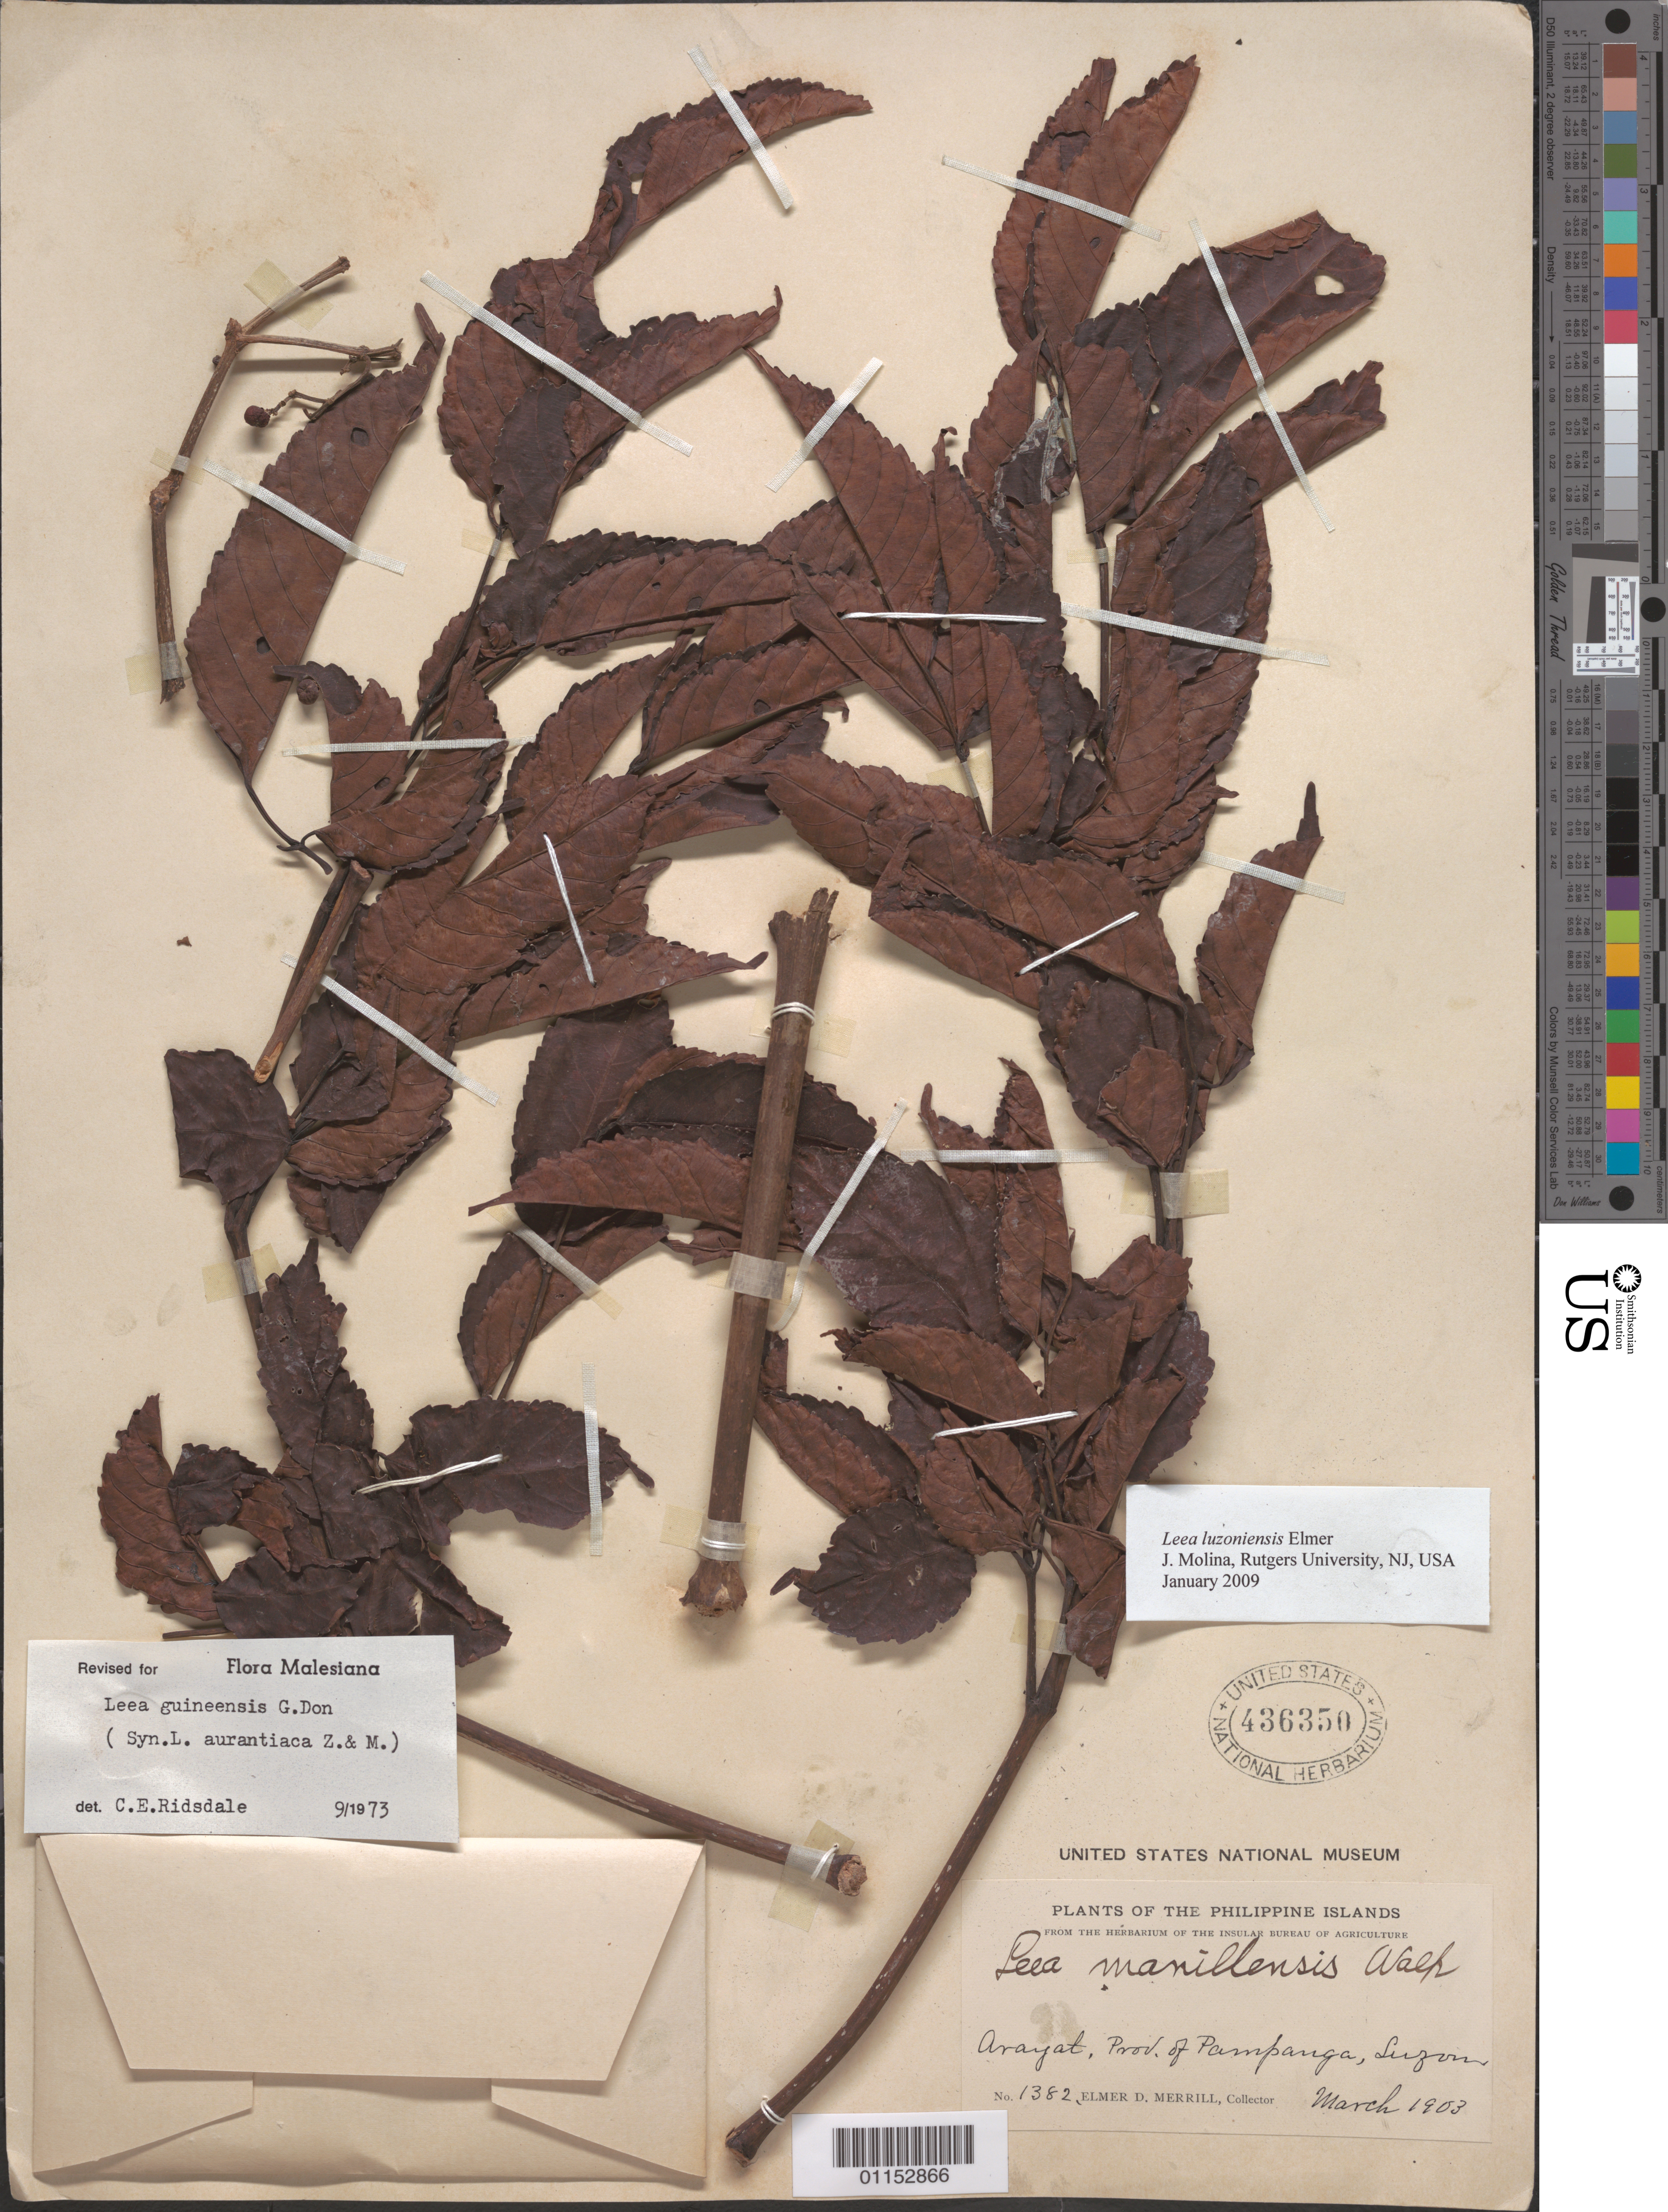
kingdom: Plantae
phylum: Tracheophyta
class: Magnoliopsida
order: Vitales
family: Vitaceae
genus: Leea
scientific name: Leea luzonensis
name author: Elmer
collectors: E. D. Merrill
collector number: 1382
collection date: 1903-03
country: Philippines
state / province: Central Luzon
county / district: Pampanga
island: Luzon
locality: Arayat, Luzon.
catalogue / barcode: US 436350